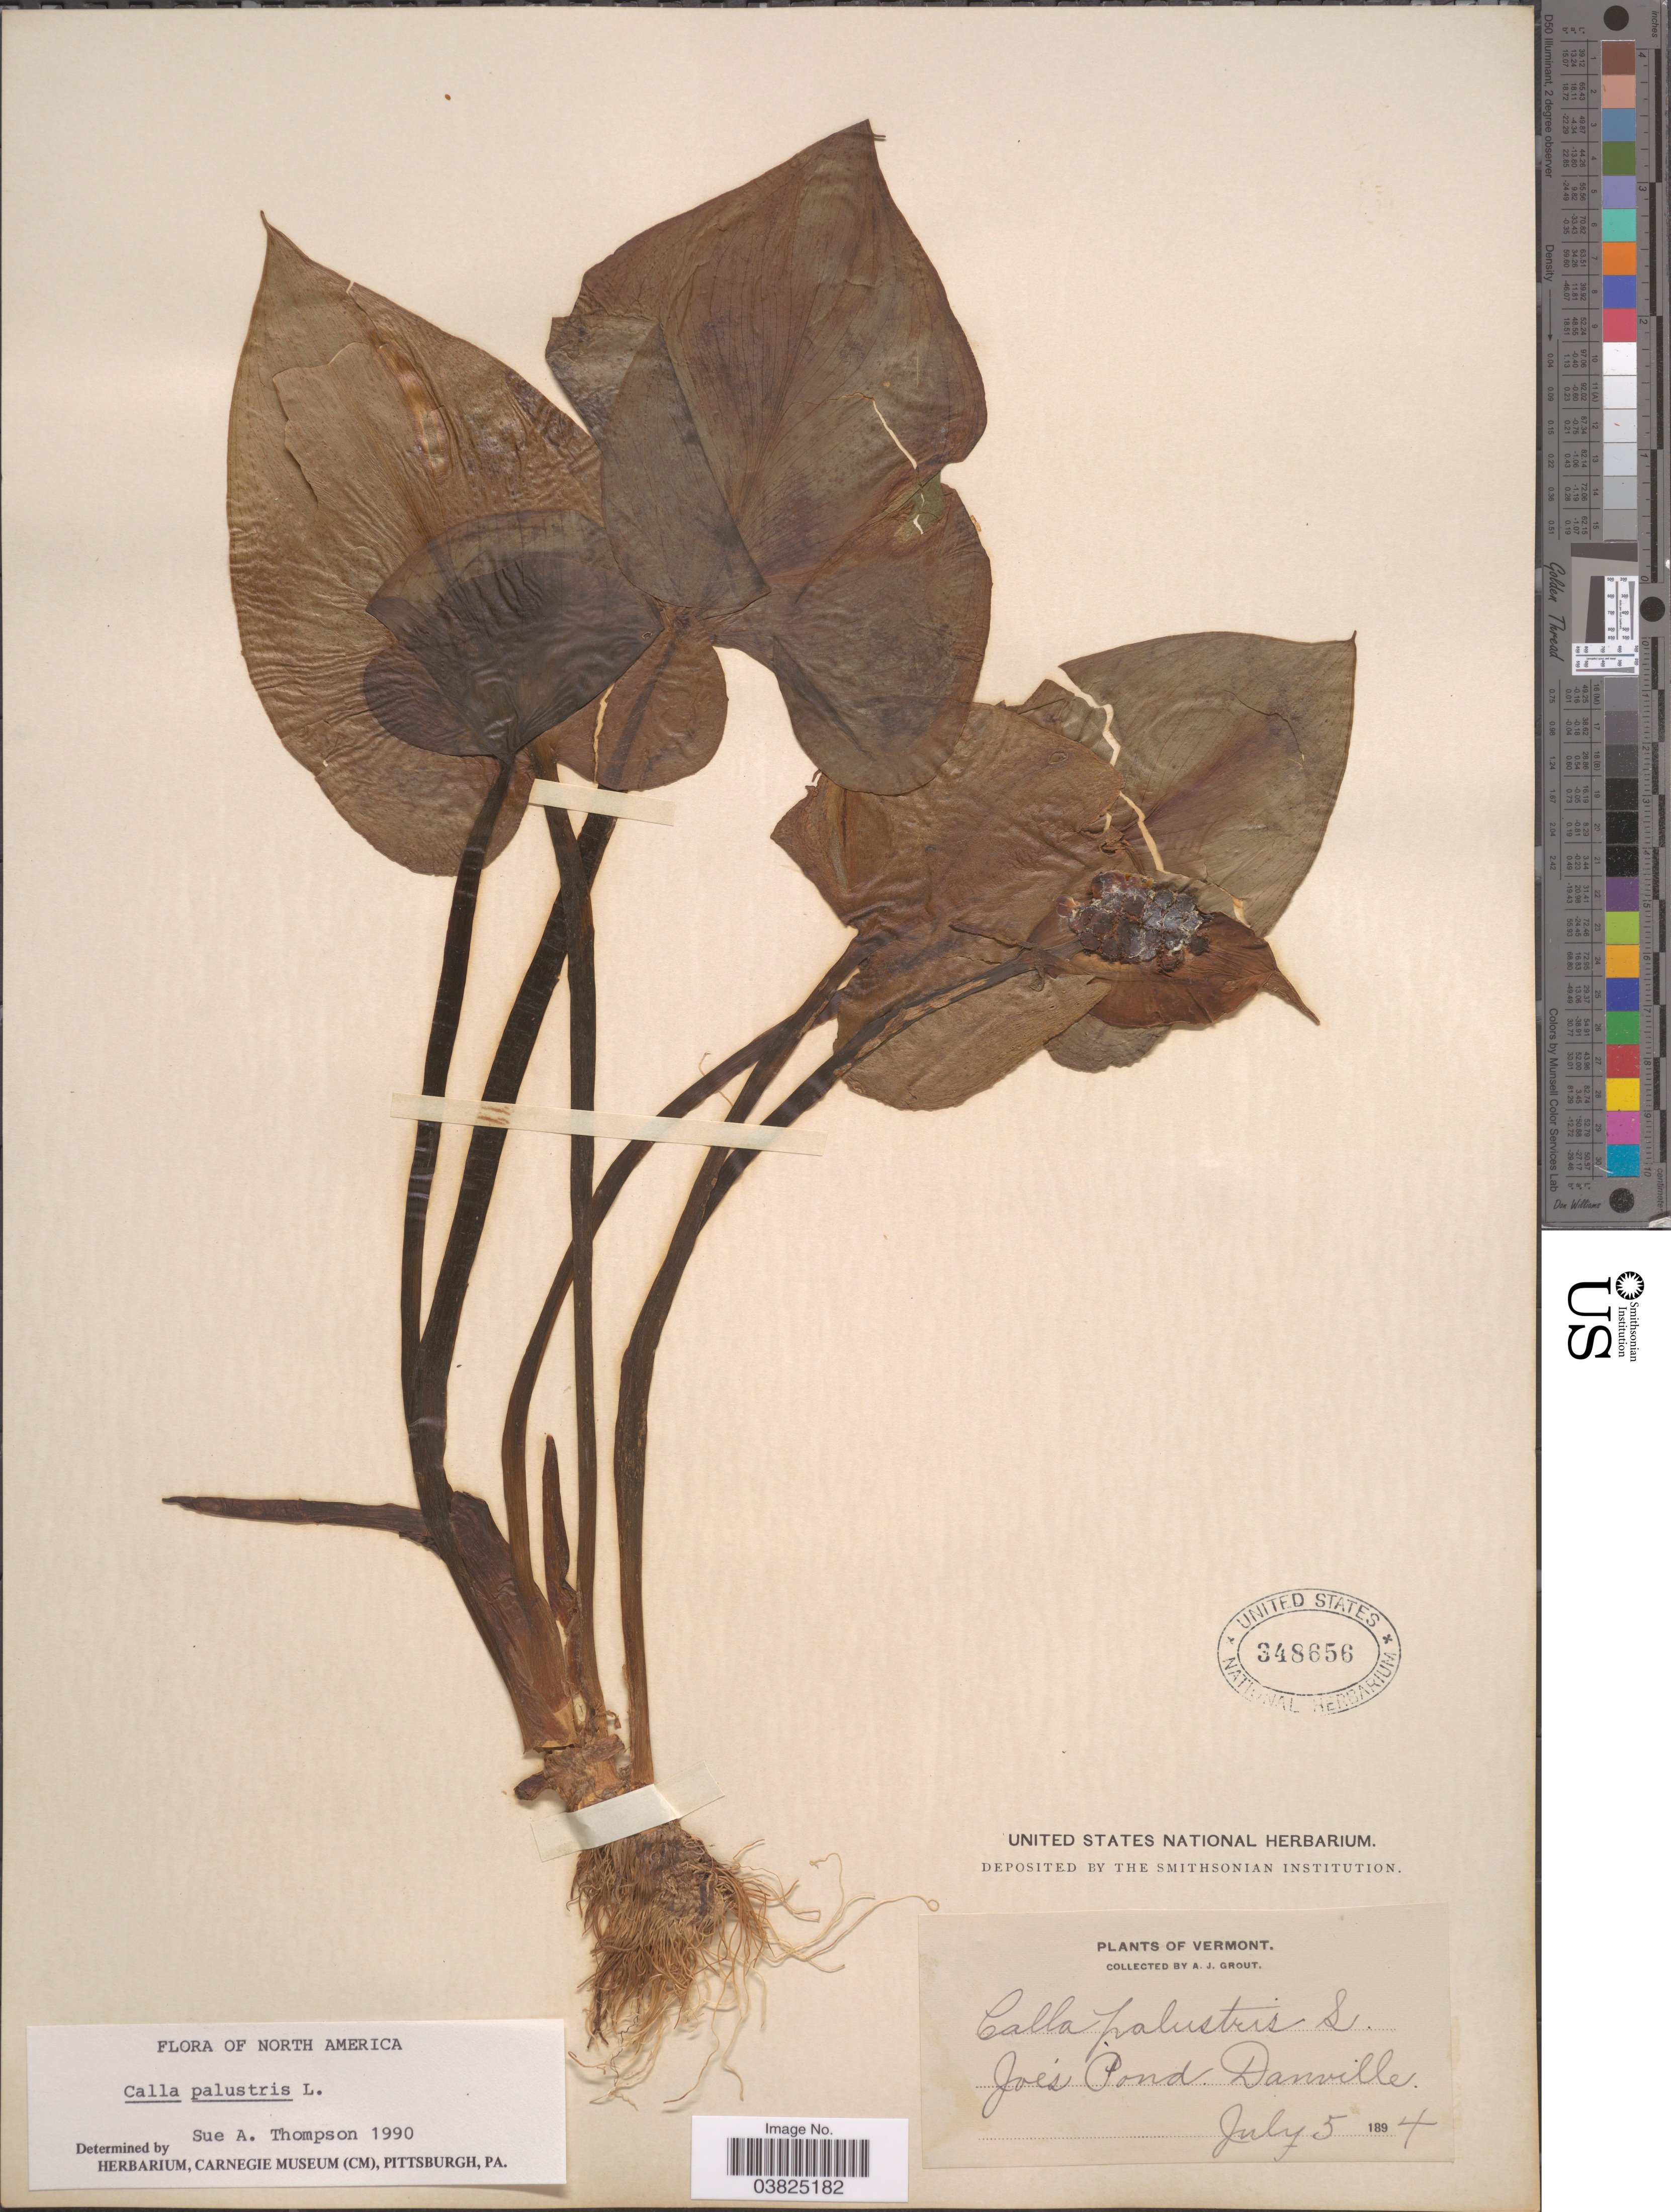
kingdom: Plantae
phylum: Tracheophyta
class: Liliopsida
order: Alismatales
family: Araceae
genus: Calla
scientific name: Calla palustris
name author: L.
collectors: A. J. Grout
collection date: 1894-07-05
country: United States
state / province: Vermont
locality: Joe's Pond. Danville.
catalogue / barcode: US 348656